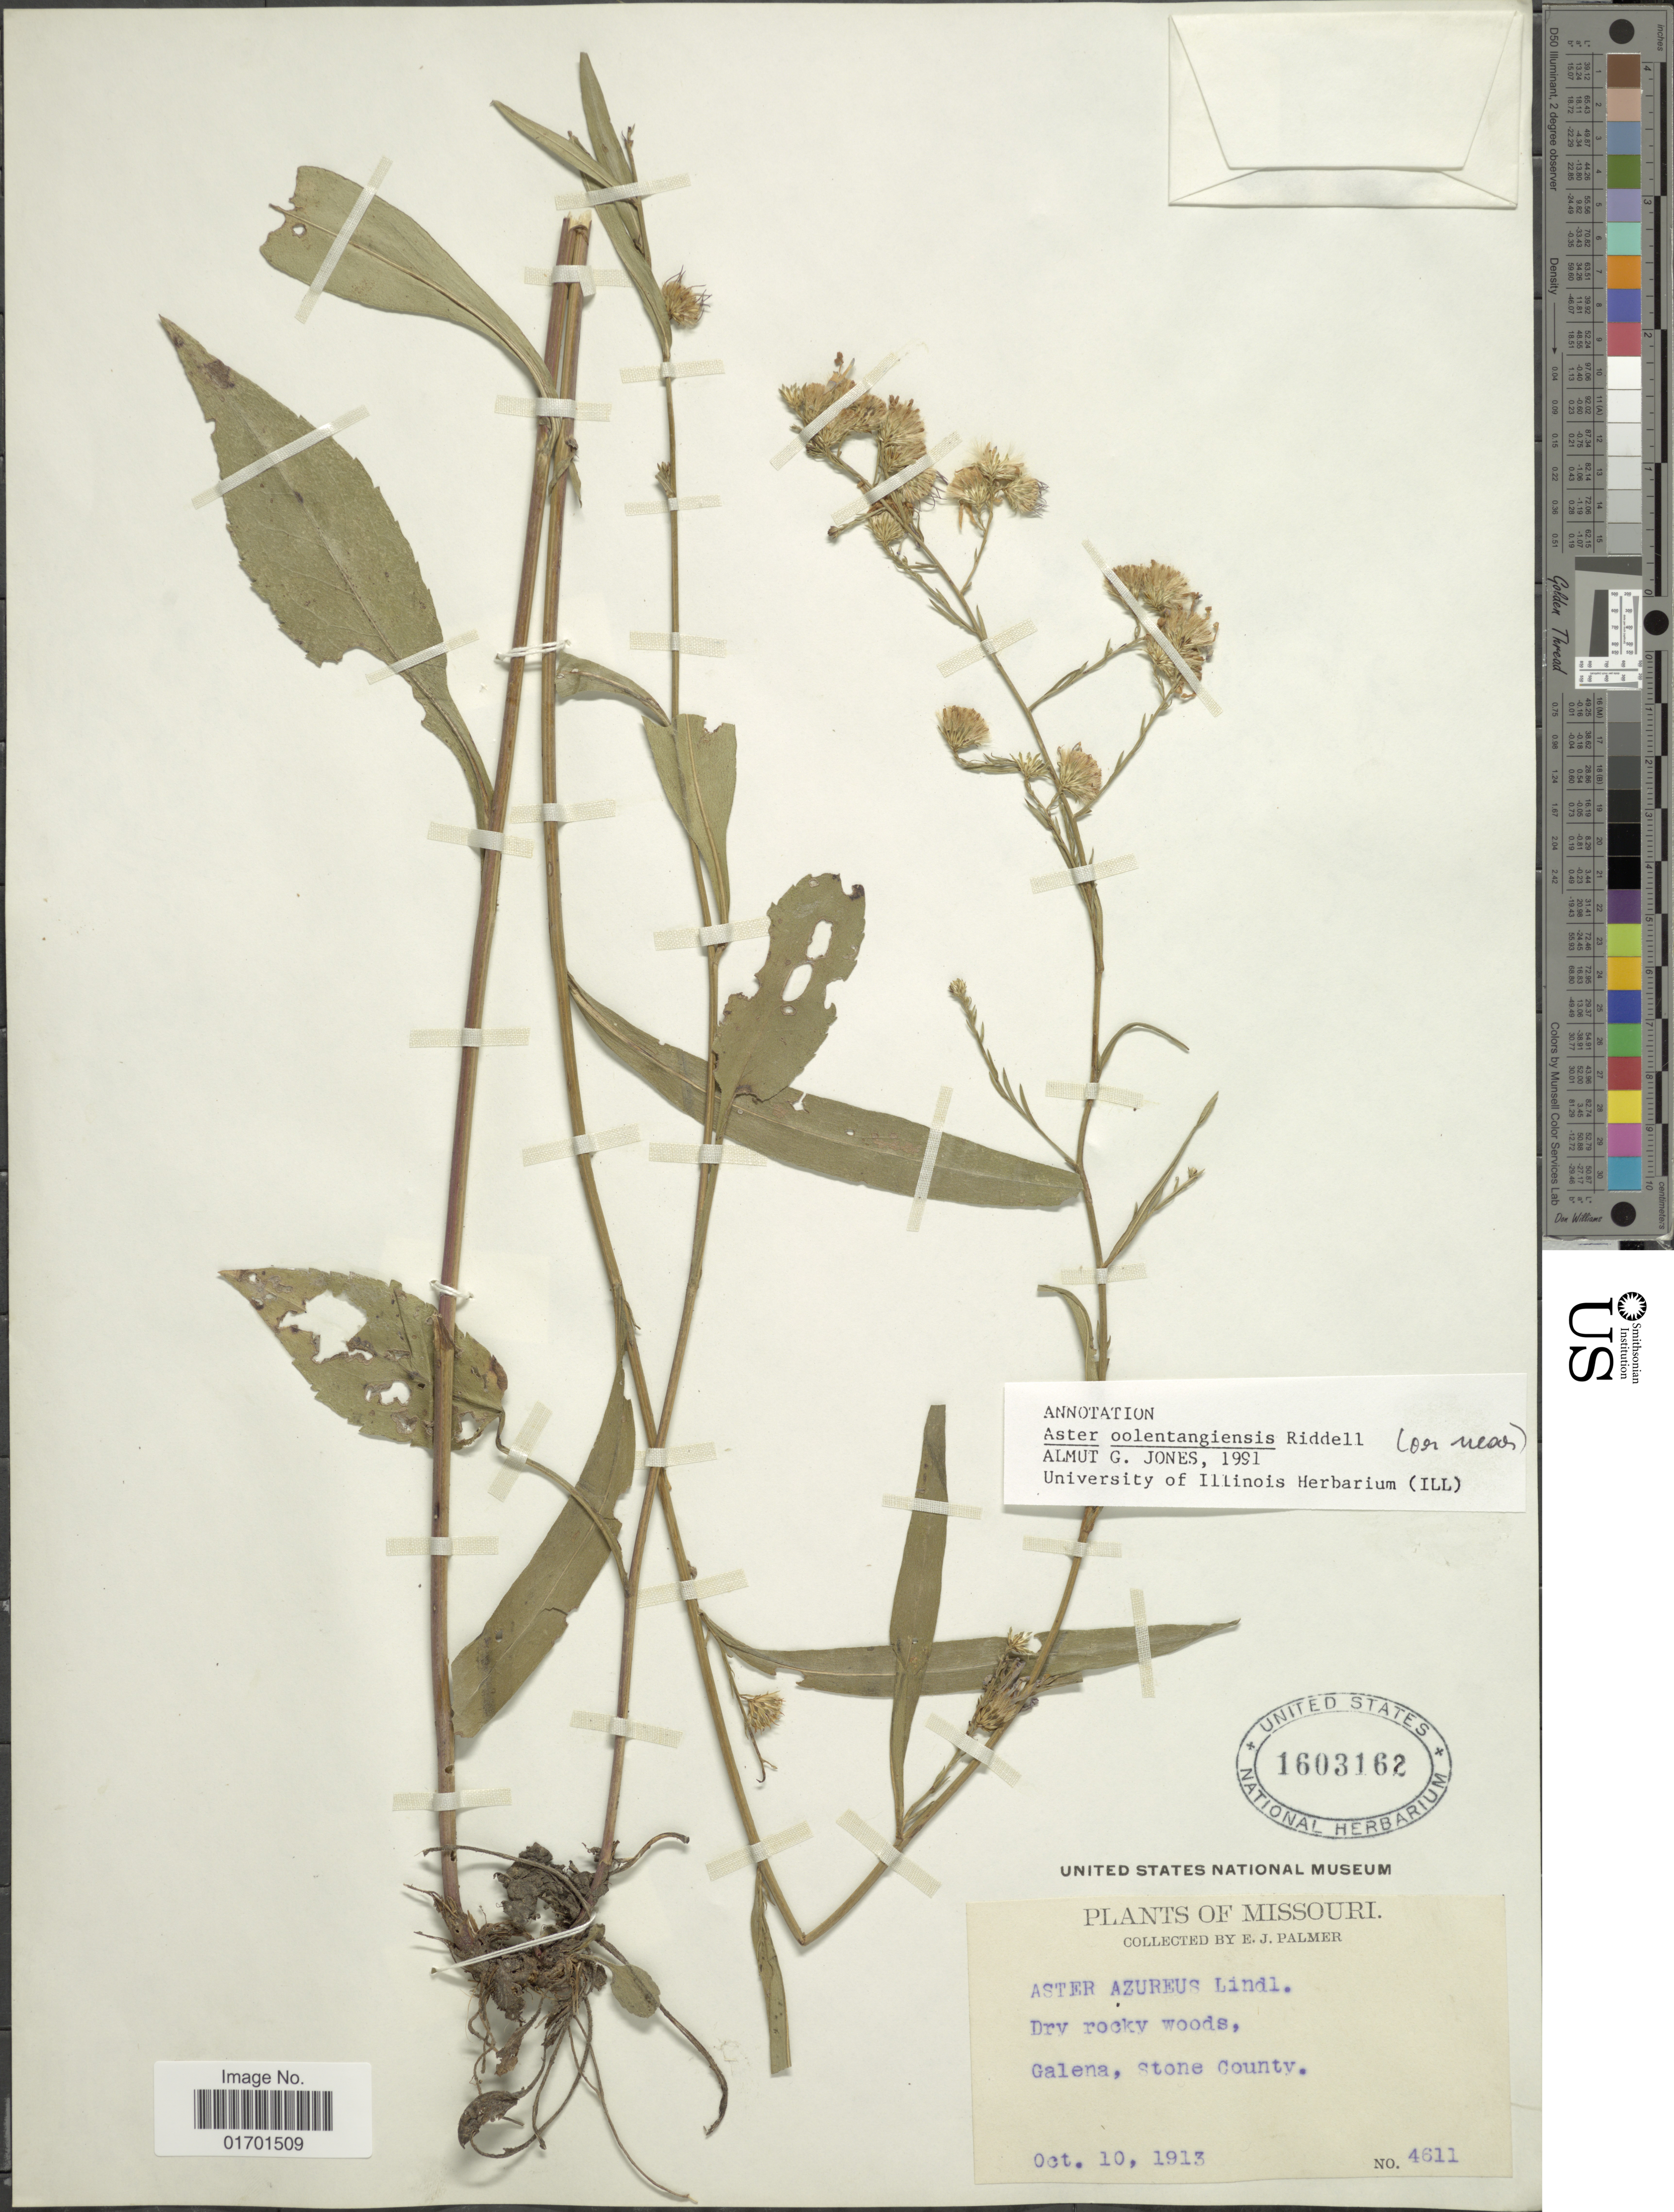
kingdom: Plantae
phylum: Tracheophyta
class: Magnoliopsida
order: Asterales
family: Asteraceae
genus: Symphyotrichum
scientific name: Symphyotrichum oolentangiense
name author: (Riddell) G.L. Nesom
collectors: E. J. Palmer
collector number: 4611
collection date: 1913-10-10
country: United States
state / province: Missouri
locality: Galena, Stone County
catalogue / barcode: US 1603162